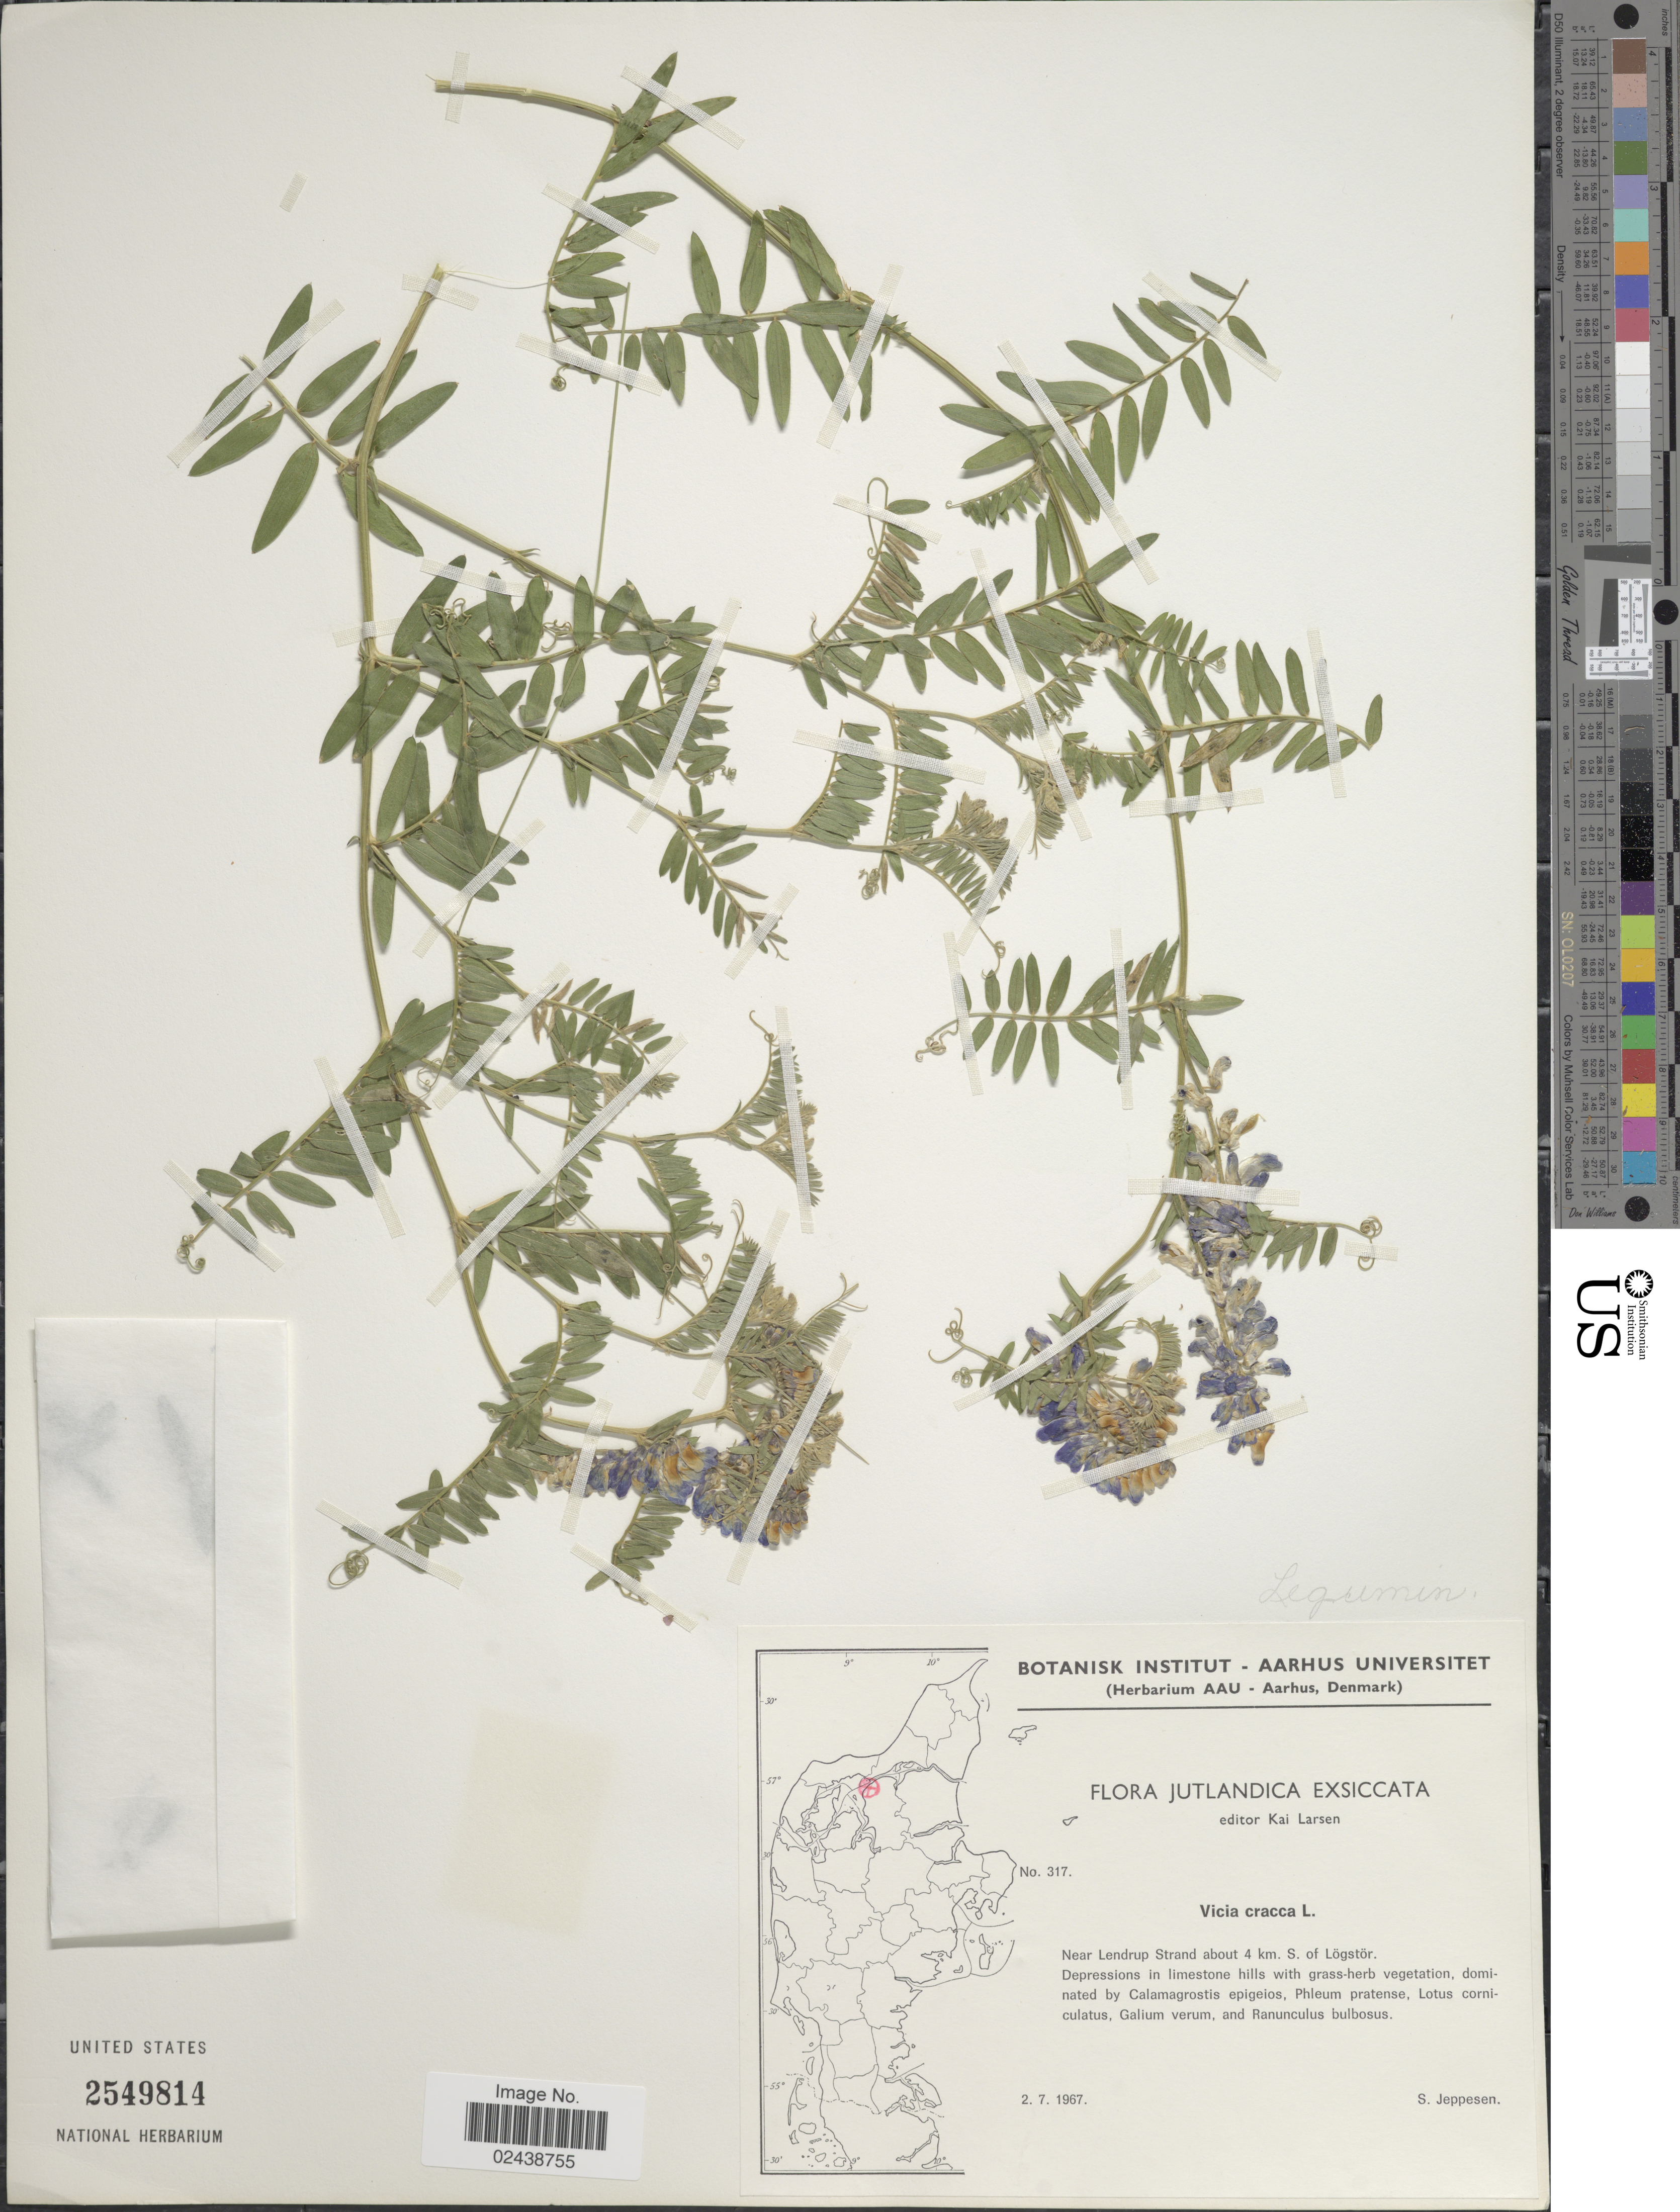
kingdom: Plantae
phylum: Tracheophyta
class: Magnoliopsida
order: Fabales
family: Fabaceae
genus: Vicia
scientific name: Vicia cracca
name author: L.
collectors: S. Jeppesen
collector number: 317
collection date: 1967-07-02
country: Denmark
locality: Jutlandica exsiccata. Near Lendrup Strand about 4 km. S. of Lögstör.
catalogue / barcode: US 2549814